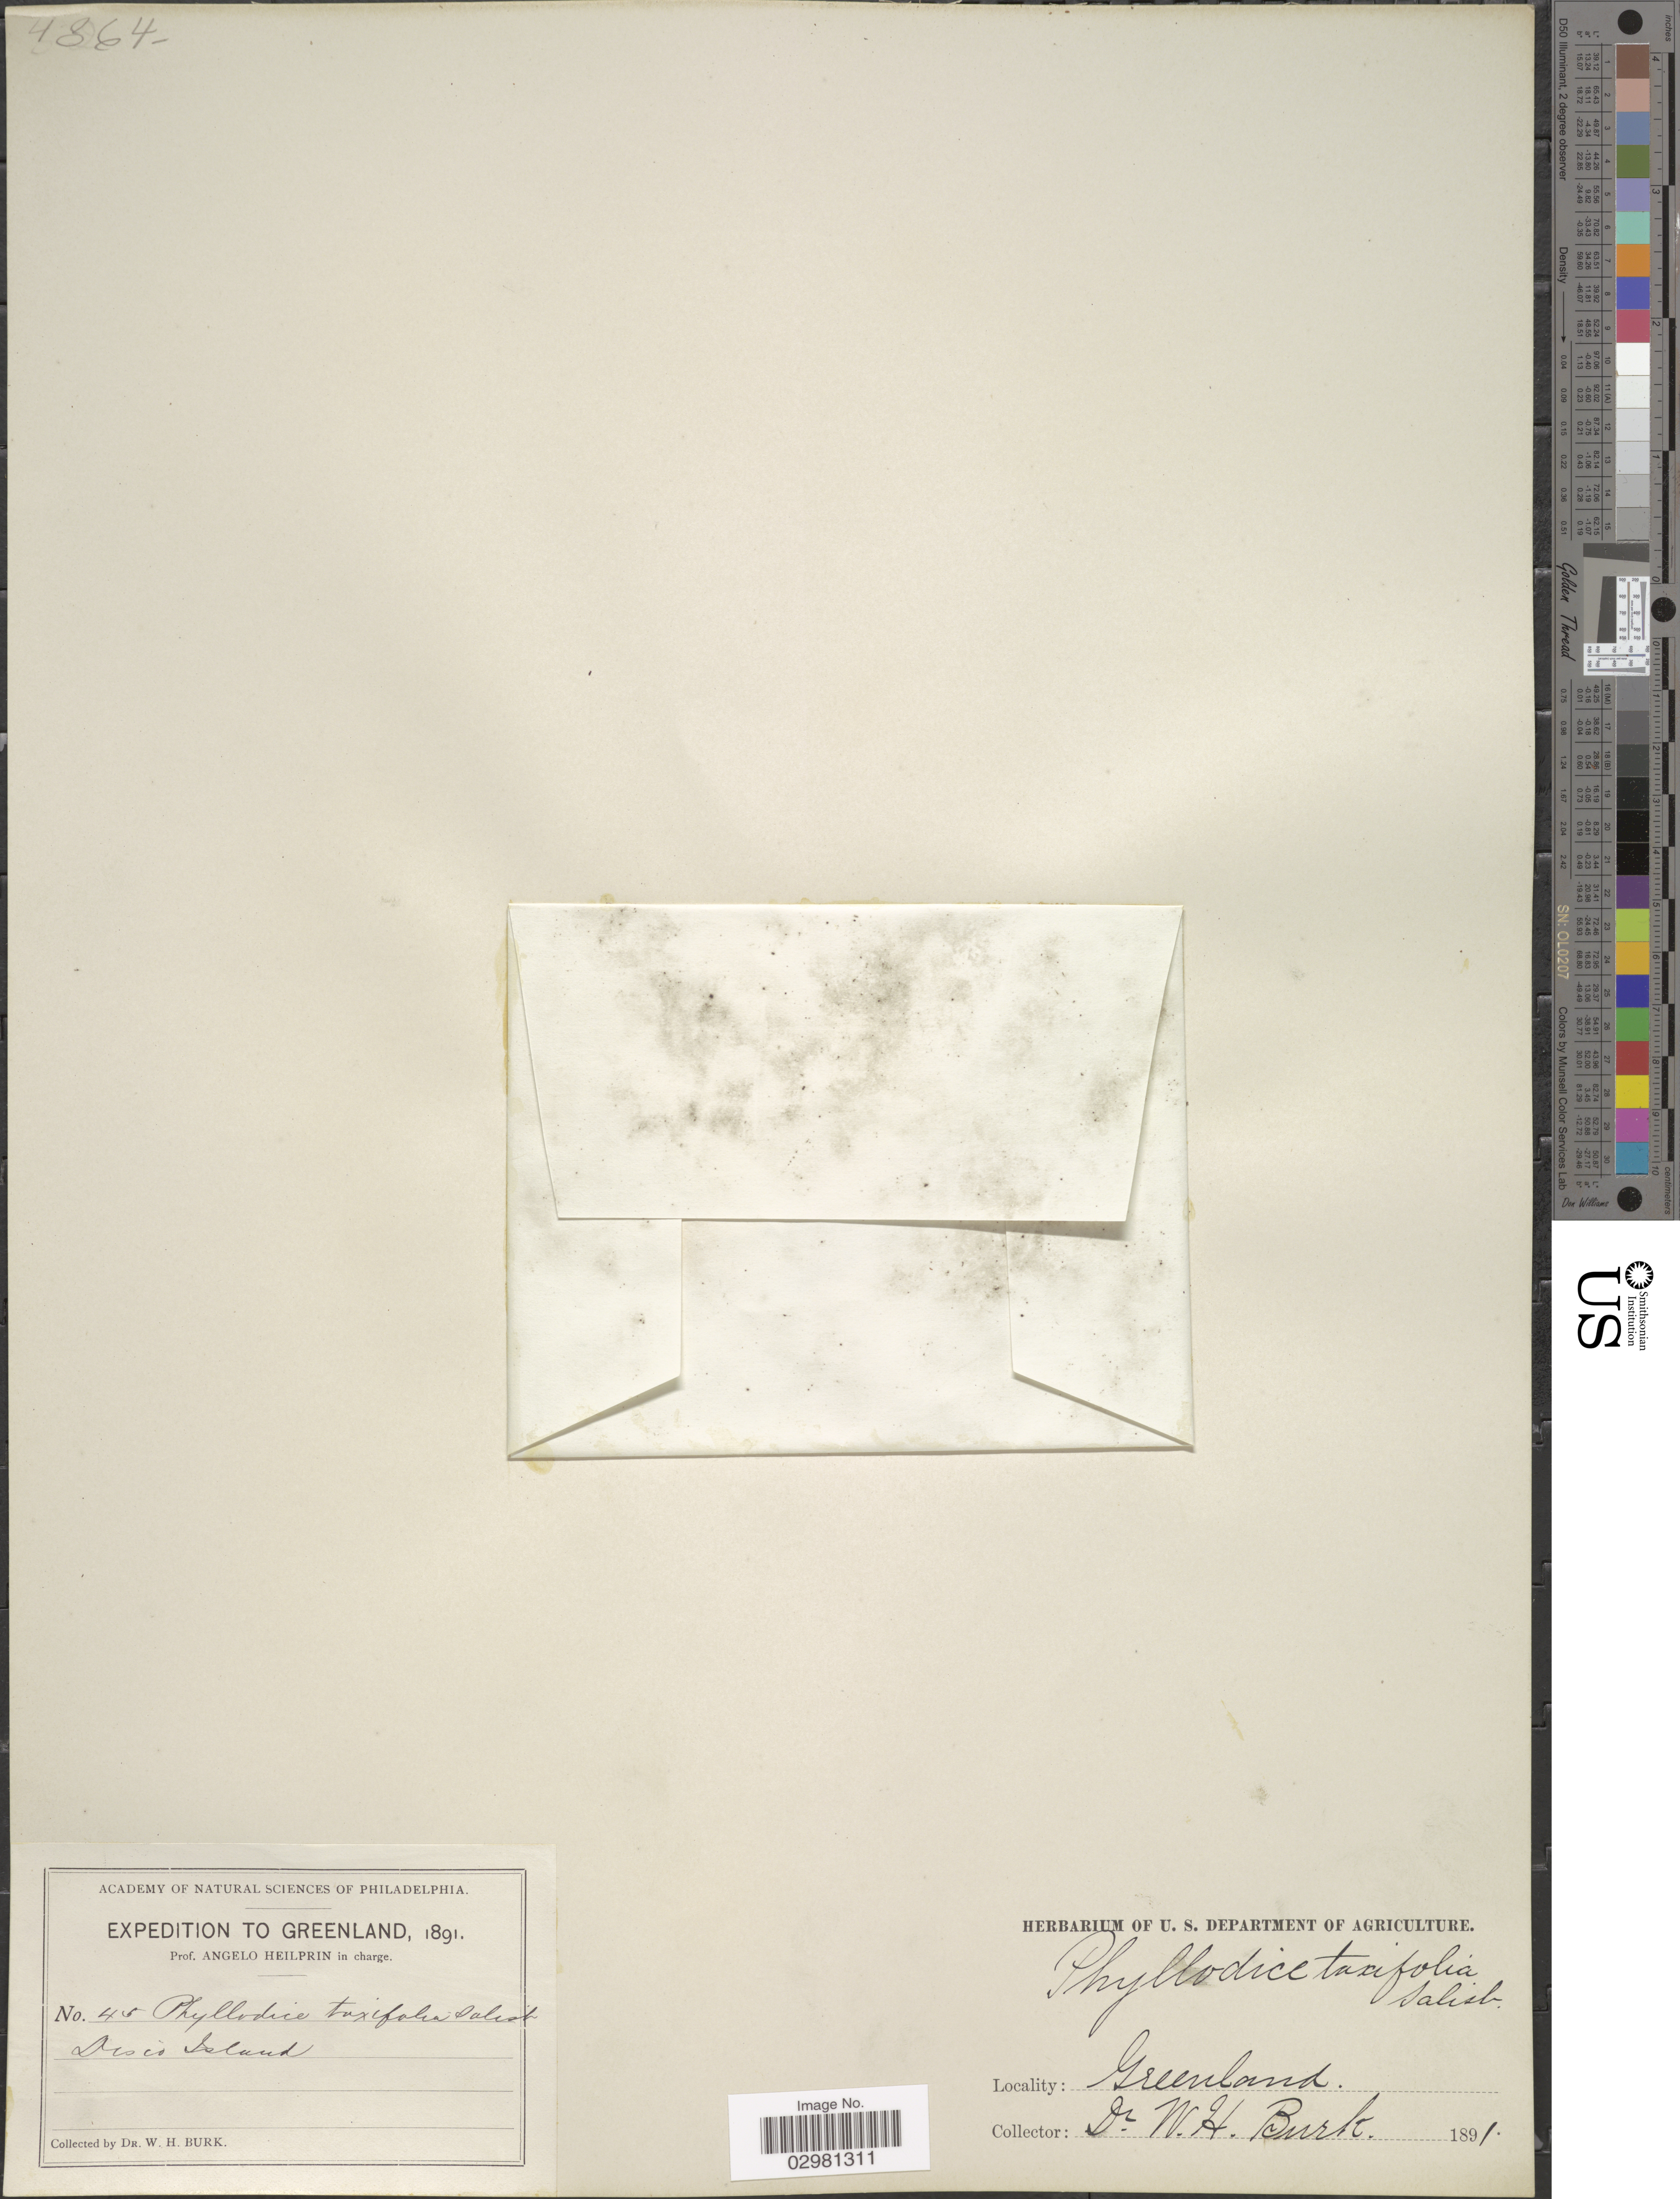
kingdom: Plantae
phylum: Tracheophyta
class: Magnoliopsida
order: Ericales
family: Ericaceae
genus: Phyllodoce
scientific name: Phyllodoce caerulea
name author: (L.) Bab.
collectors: W. Burk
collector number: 45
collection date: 1891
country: Greenland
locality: Disco Island.